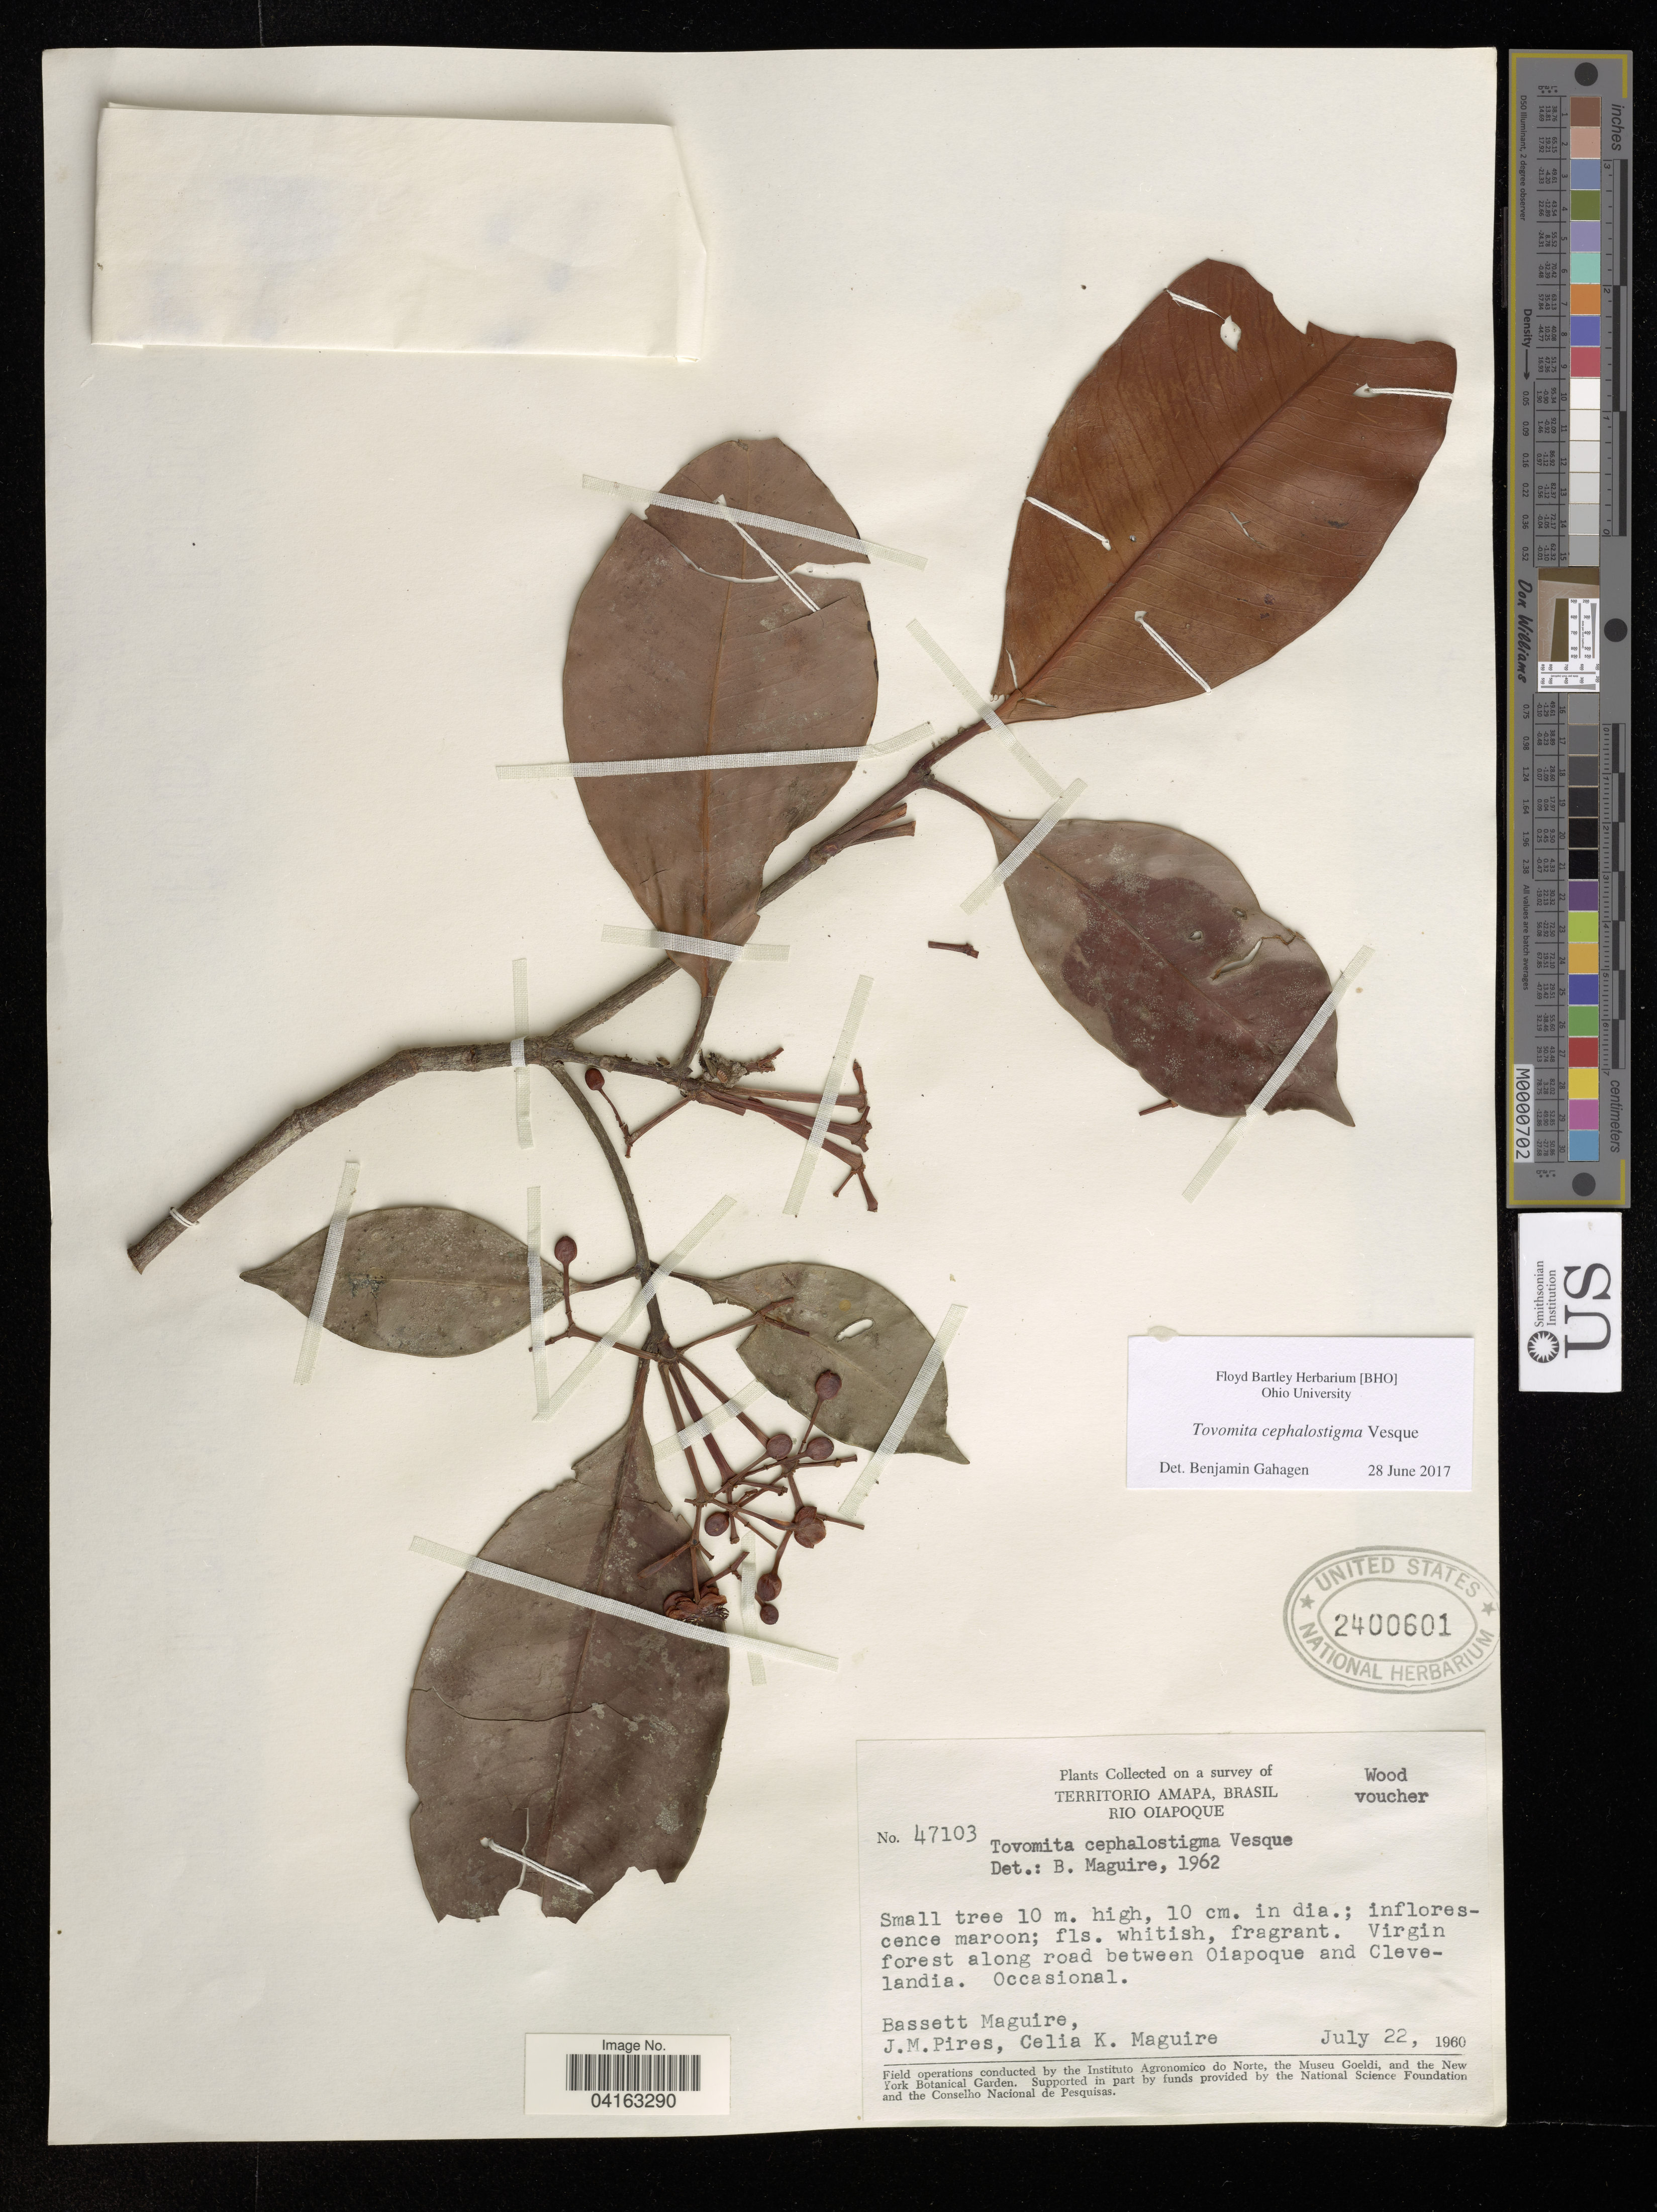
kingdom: Plantae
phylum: Tracheophyta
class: Magnoliopsida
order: Malpighiales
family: Clusiaceae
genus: Tovomita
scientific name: Tovomita cephalostigma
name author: Vesque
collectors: B. Maguire, J. M. Pires & C. K. Maguire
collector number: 47103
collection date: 1960-07-22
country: Brazil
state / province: Amapá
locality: Territorio Amapa. Rio Oiapoque. Virgin forest along road between Oiapoque and Clevelandia.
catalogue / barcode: US 2400601